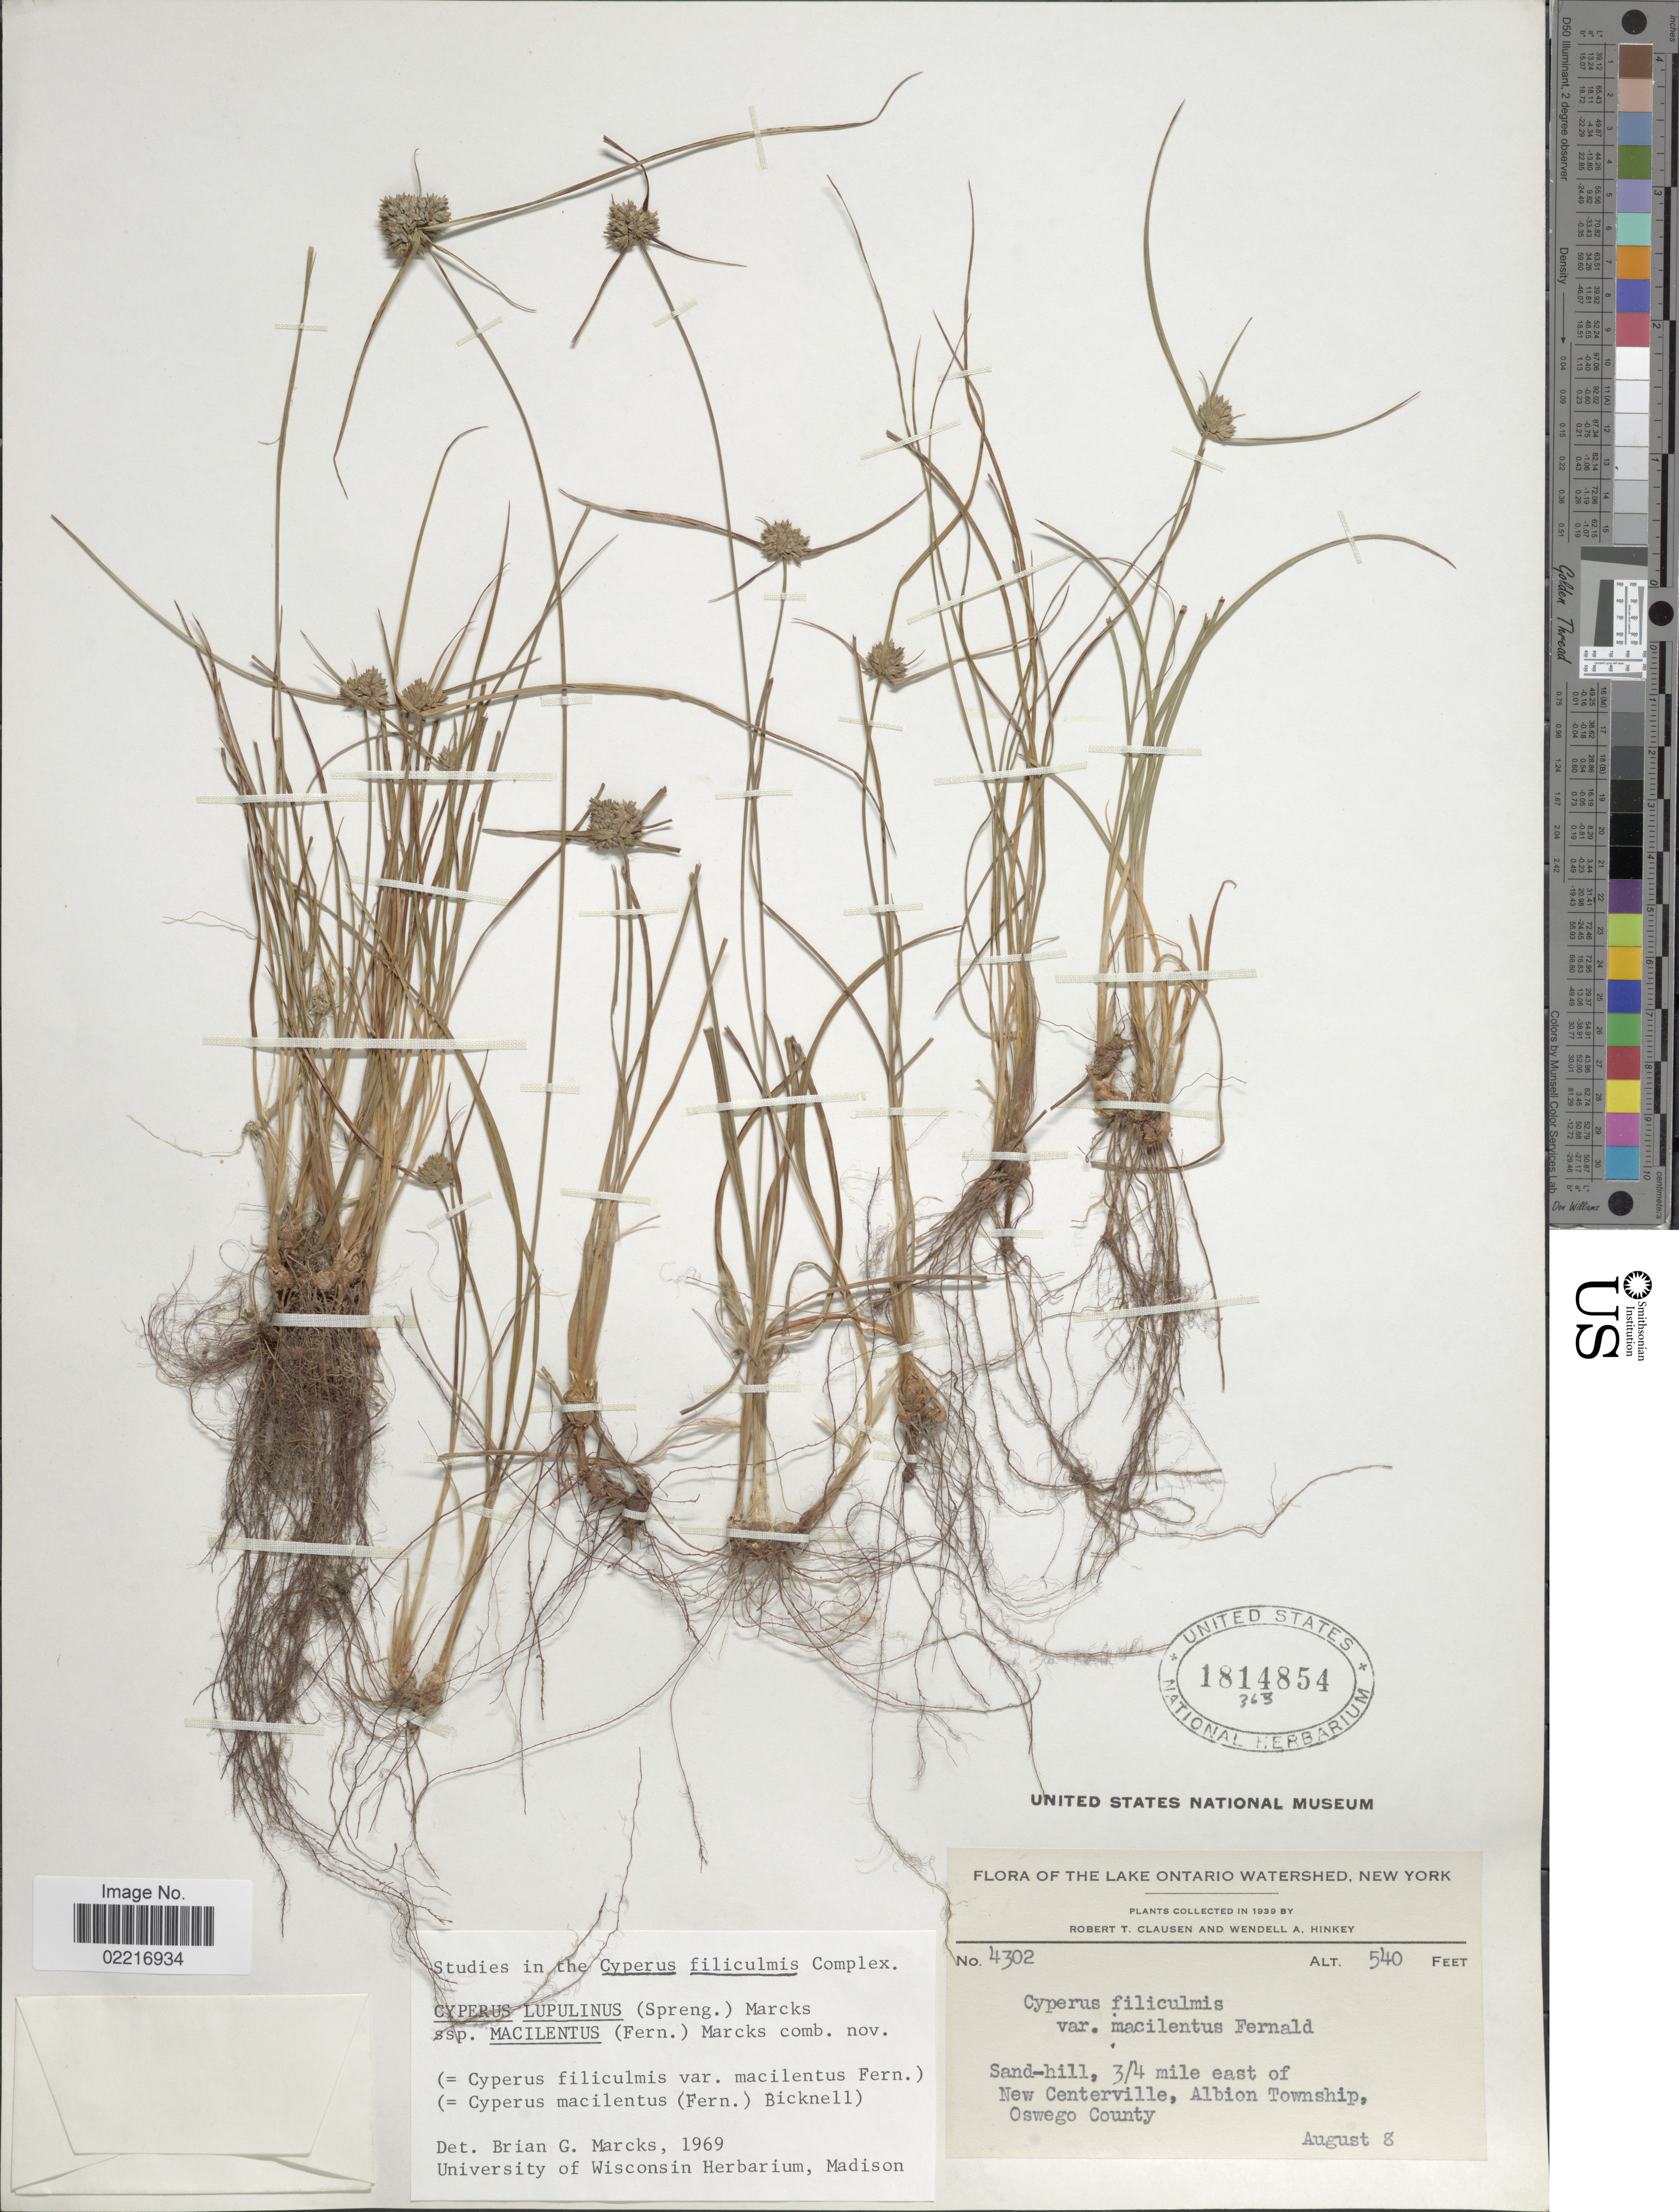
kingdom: Plantae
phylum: Tracheophyta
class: Liliopsida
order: Poales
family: Cyperaceae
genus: Cyperus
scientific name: Cyperus lupulinus subsp. macilentus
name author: (Fernald) Marcks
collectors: R. T. Clausen & W. Hinkey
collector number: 4302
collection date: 1939-08-08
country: United States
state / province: New York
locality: The Lake Ontario Watershed, 3/4 mile east of New Centerville, Albion Township, Oswego County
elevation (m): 165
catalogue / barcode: US 1814854